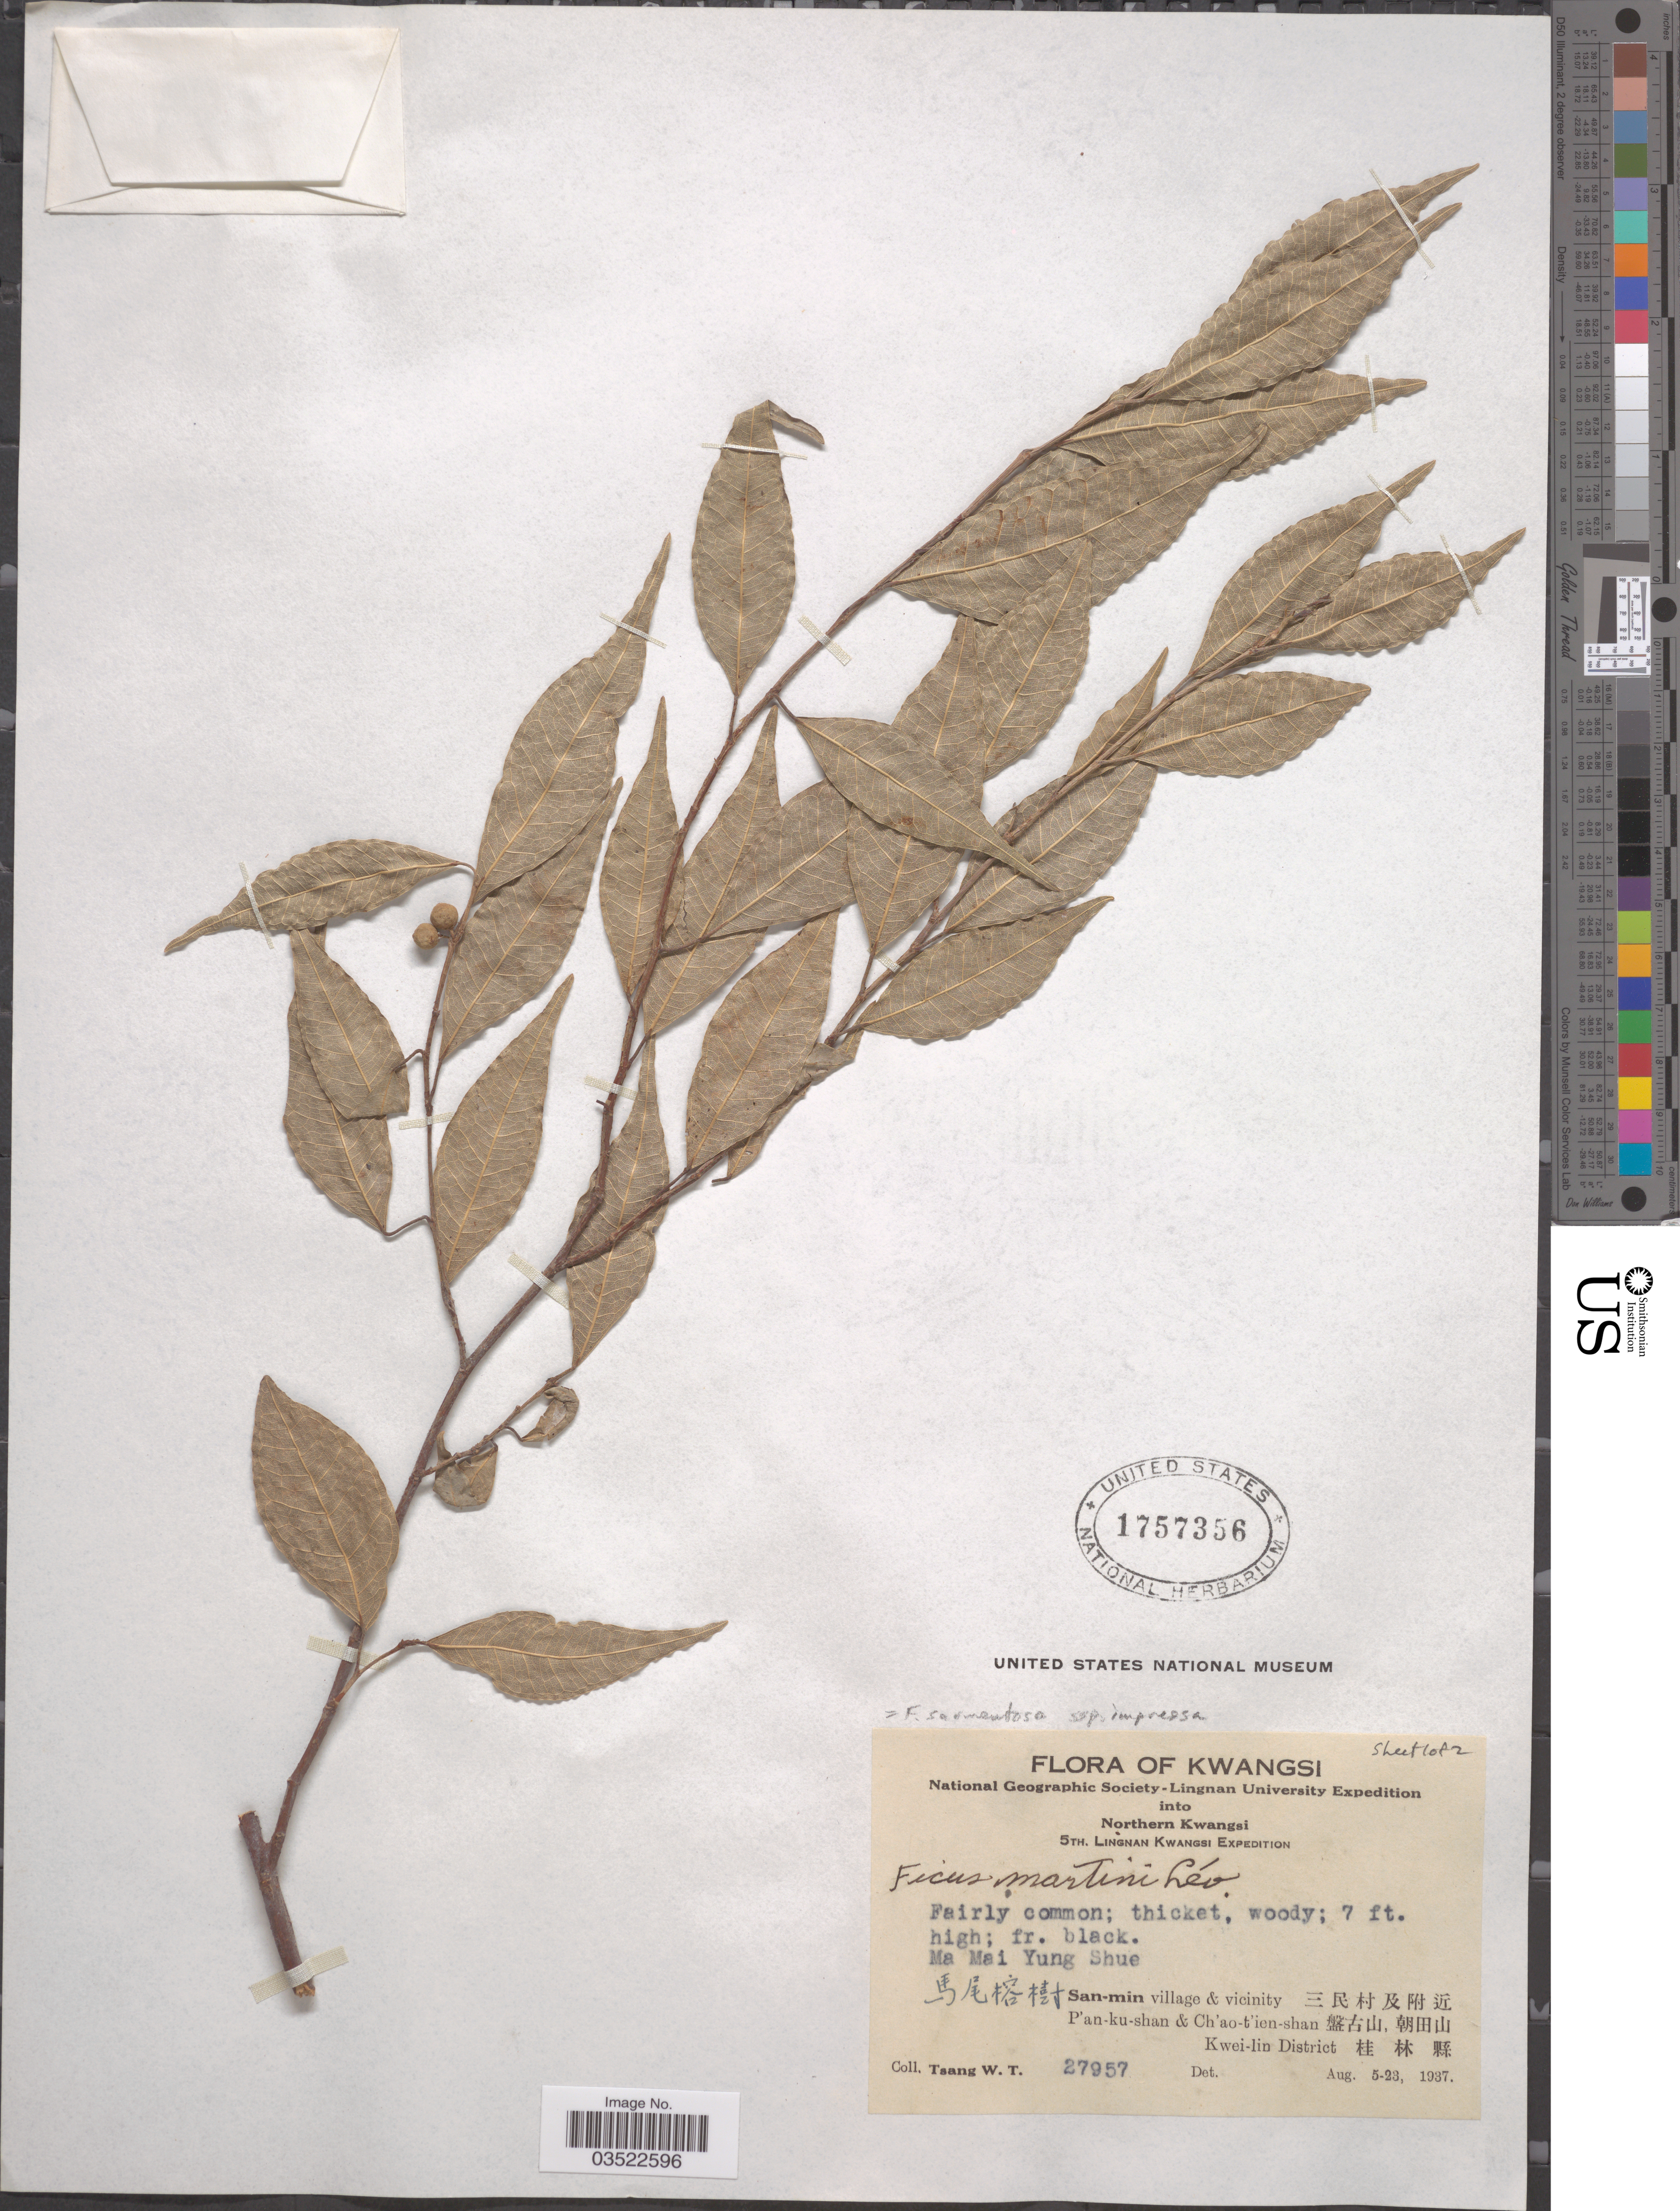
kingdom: Plantae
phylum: Tracheophyta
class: Magnoliopsida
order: Rosales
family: Moraceae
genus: Ficus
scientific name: Ficus sarmentosa var. impressa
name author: (Champ. ex Benth.) Corner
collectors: W. T. Tsang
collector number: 27957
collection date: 1937-08-05/1937-08-23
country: China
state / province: Guangxi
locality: Kwangsi. Northern Kwangsi. Ma Mai Yung Shue X. San-min village & vicinity X. P'an-ku-shan & Ch'ao-t'ien-shan X. Kwei-lin District X.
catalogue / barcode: US 1757356